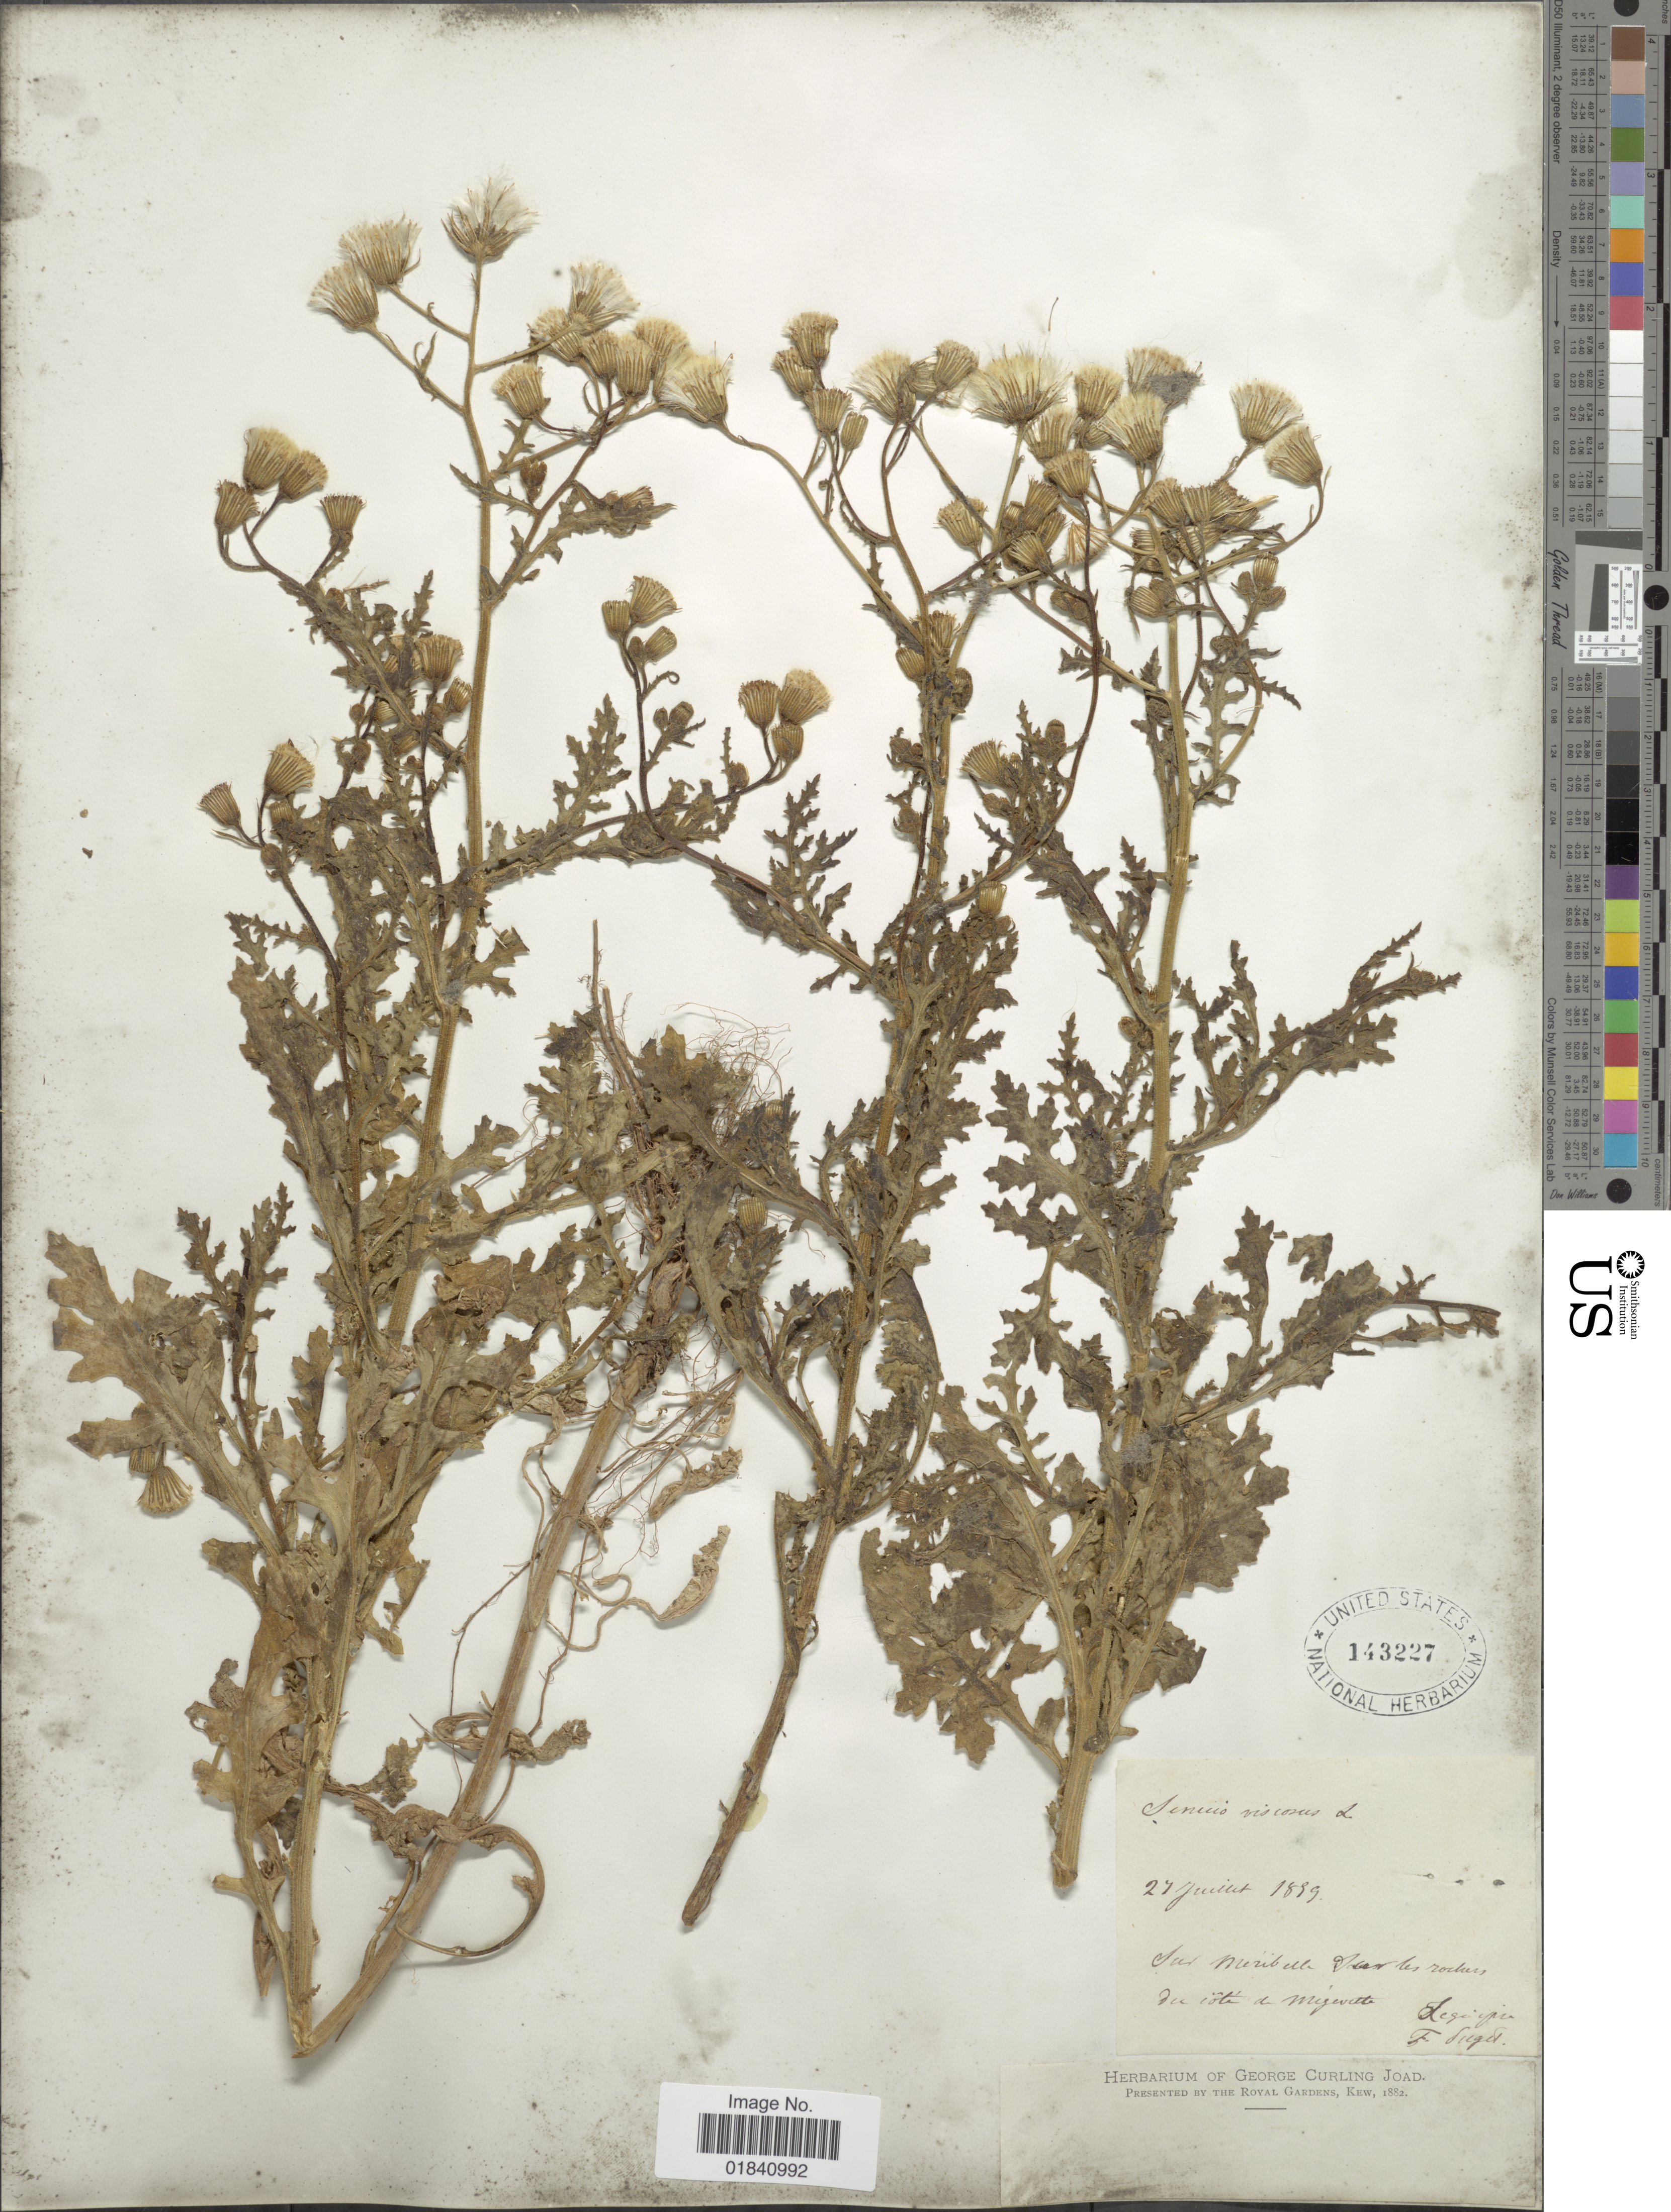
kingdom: Plantae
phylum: Tracheophyta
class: Magnoliopsida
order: Asterales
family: Asteraceae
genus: Senecio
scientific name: Senecio viscosus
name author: L.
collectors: F. Puget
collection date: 1889-07-27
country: France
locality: Sur muribelb Sur les rochers du cote de Migevitte [interpreted]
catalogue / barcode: US 143227